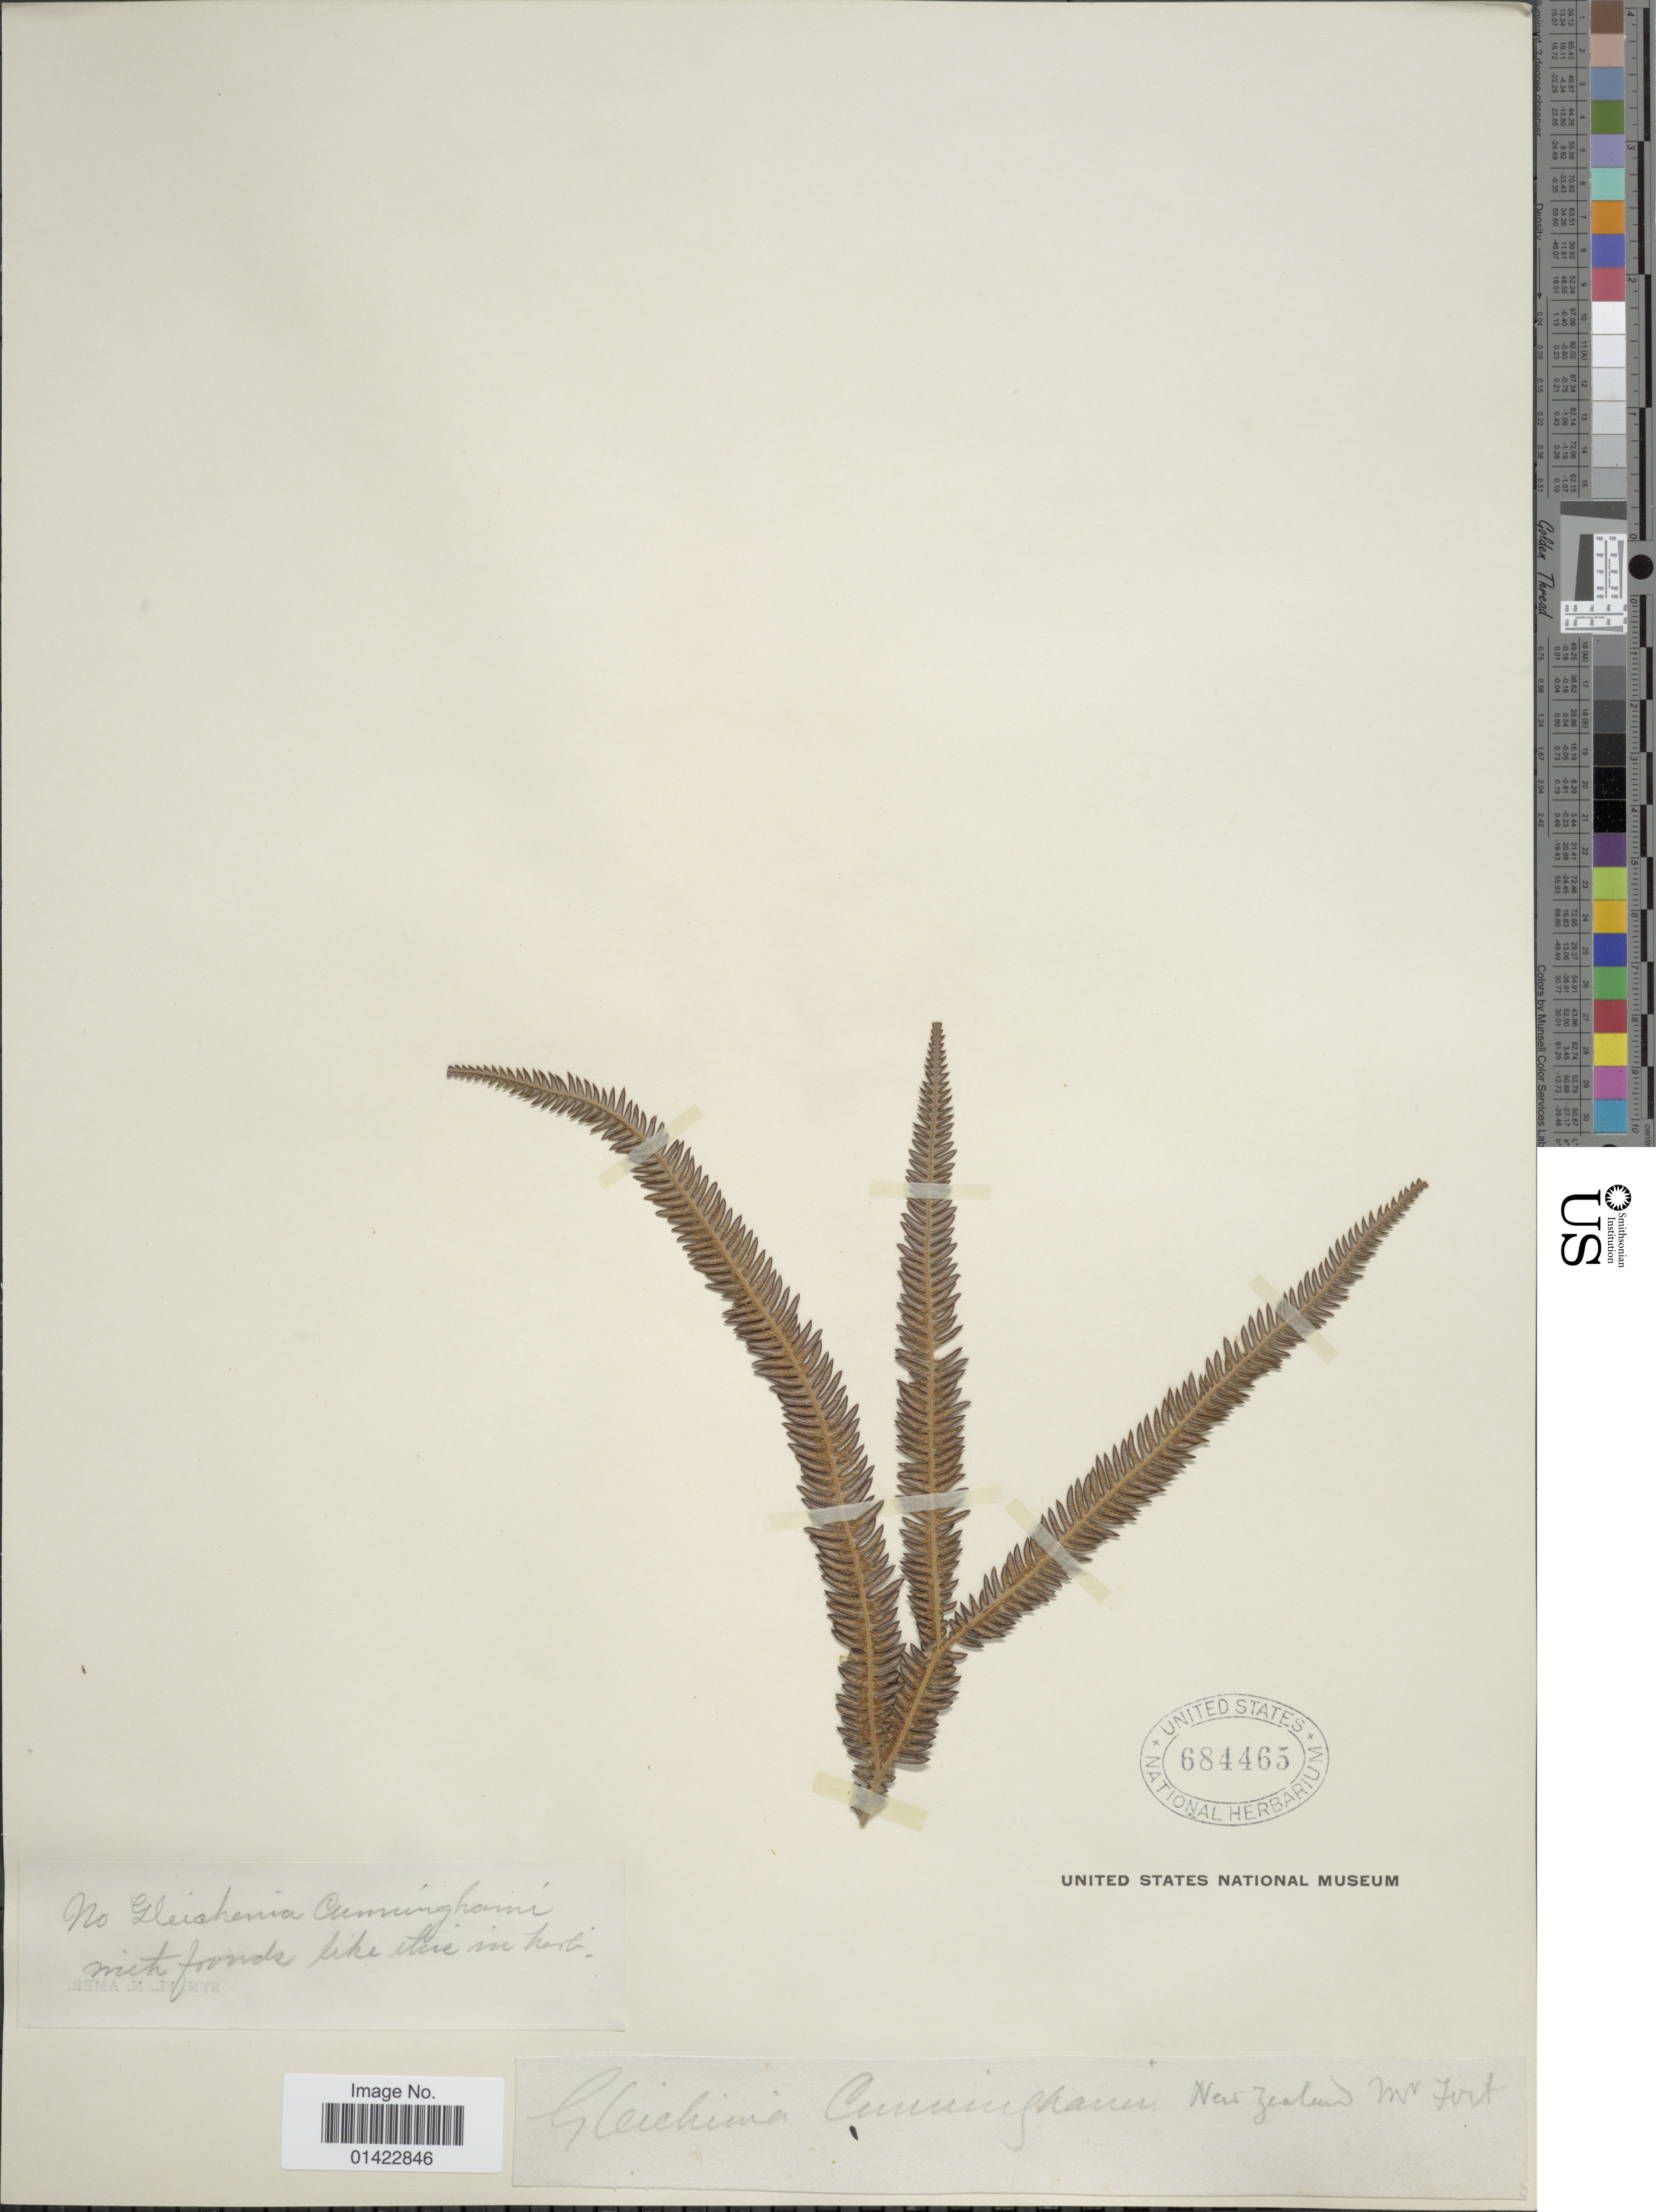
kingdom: Plantae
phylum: Tracheophyta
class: Polypodiopsida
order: Gleicheniales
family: Gleicheniaceae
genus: Sticherus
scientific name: Sticherus cunninghamii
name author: (Heward ex Hook.) Ching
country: New Zealand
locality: The Fort.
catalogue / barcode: US 684465